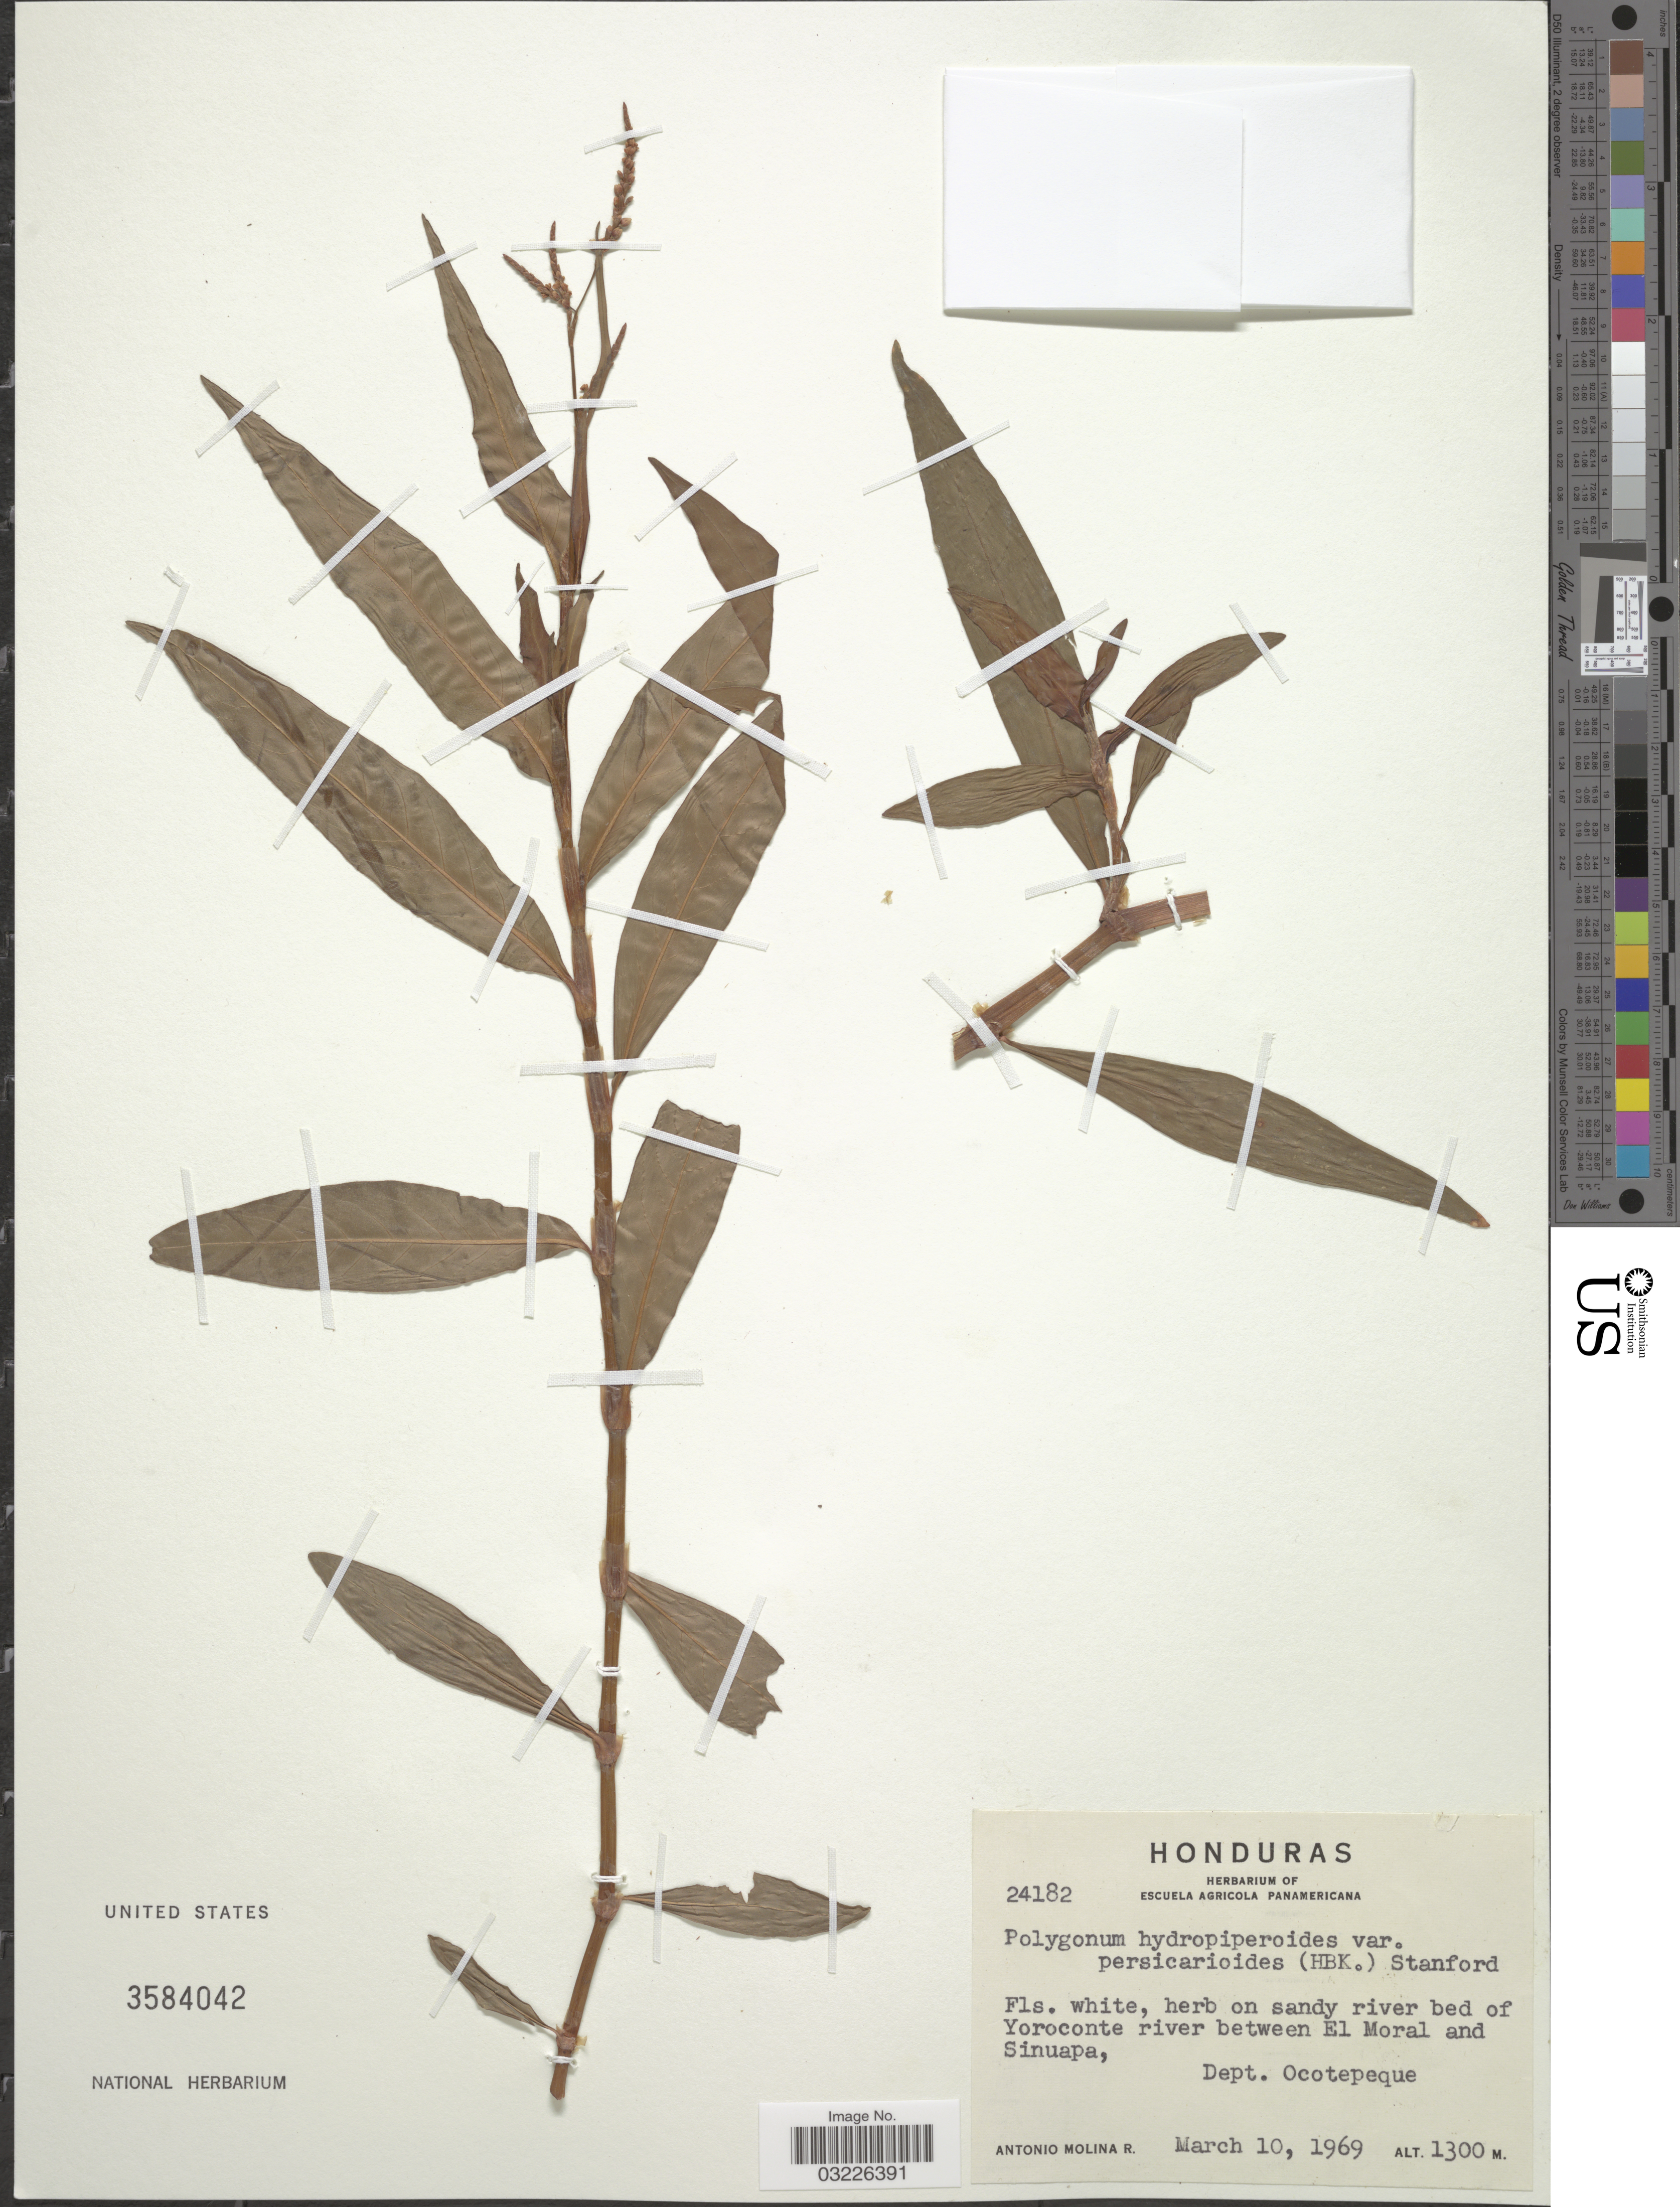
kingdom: Plantae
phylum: Tracheophyta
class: Magnoliopsida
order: Caryophyllales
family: Polygonaceae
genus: Polygonum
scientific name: Polygonum hydropiperoides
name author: Michx.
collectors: A. Molina R.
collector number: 24182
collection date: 1969-03-10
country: Honduras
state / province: Ocotepeque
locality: Herb on sandy river bed of Yoroconte river between El Moral and Sinuapa, Dept. Ocotepeque.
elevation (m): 1300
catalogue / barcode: US 3584042